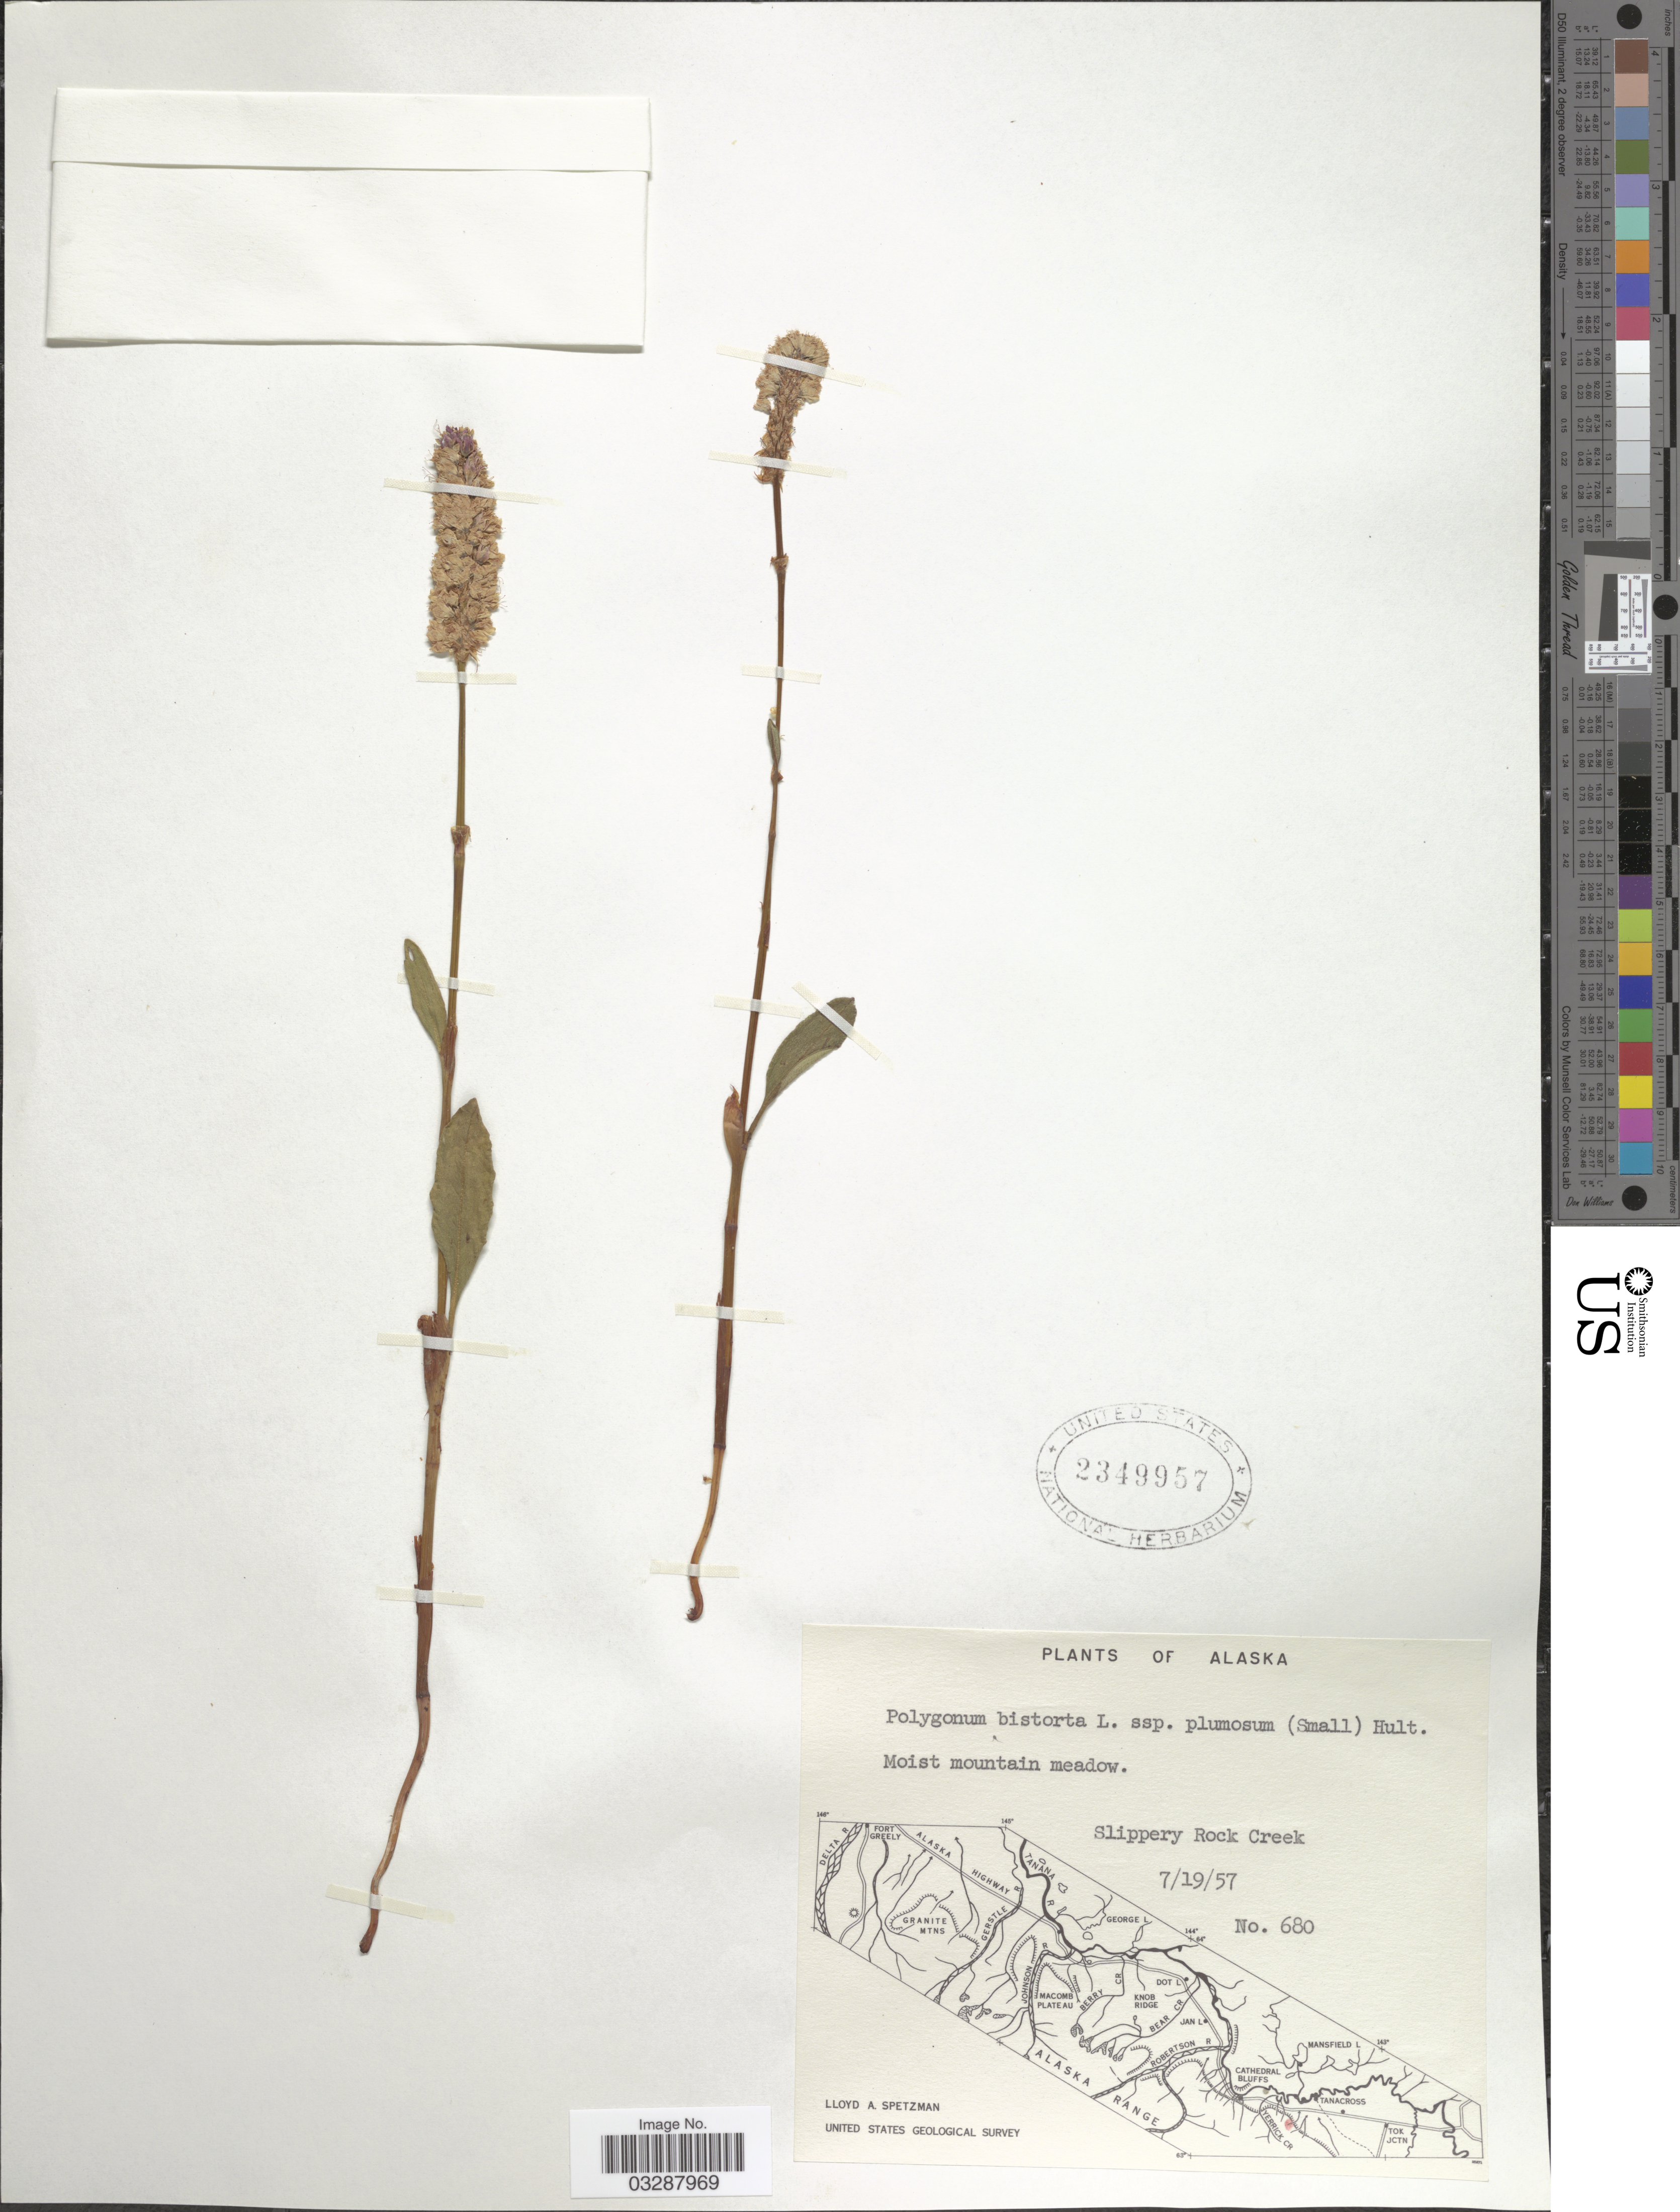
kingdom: Plantae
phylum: Tracheophyta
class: Magnoliopsida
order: Caryophyllales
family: Polygonaceae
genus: Bistorta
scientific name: Bistorta plumosa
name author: (Small) Greene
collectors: L. Spetzman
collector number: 680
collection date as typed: Transcribed d/m/y: 19/7/57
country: United States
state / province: Alaska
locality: Slippery Rock Creek.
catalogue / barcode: US 2349957